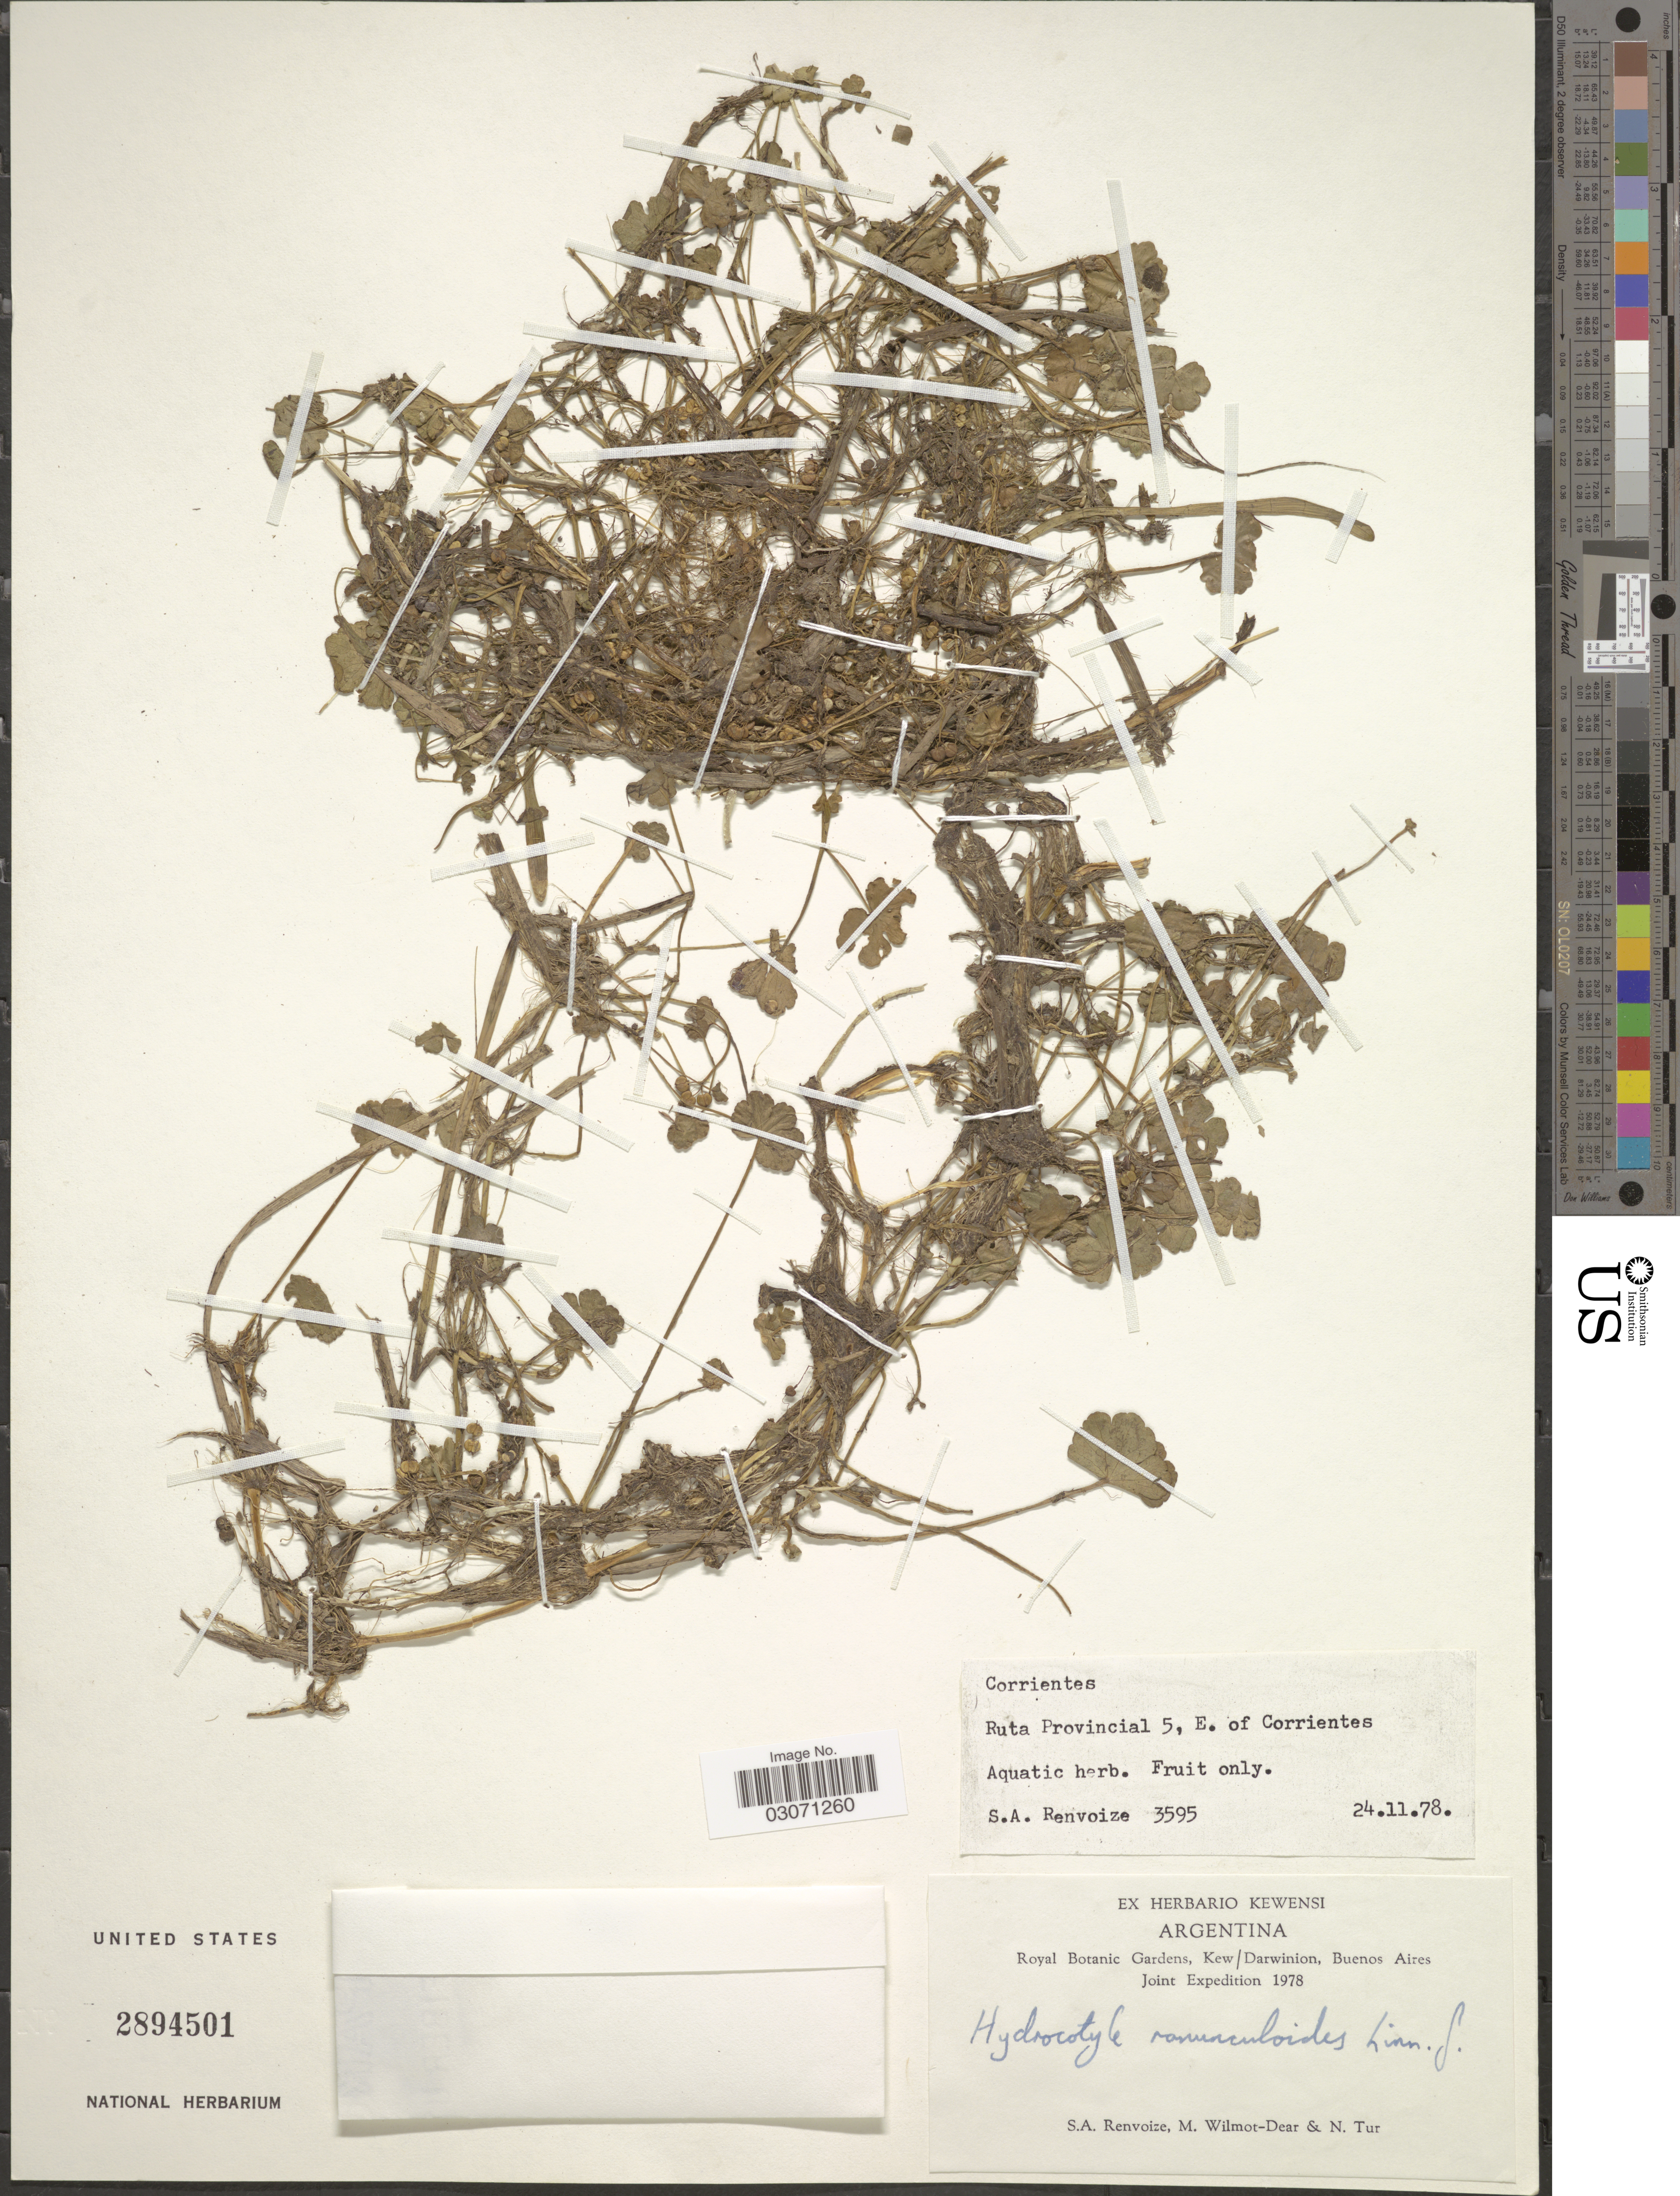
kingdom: Plantae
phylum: Tracheophyta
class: Magnoliopsida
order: Apiales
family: Araliaceae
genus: Hydrocotyle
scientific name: Hydrocotyle ranunculoides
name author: L. f.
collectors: S. A. Renvoize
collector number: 3595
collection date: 1978-11-24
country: Argentina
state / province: Corrientes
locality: Ruta Provincial 5, E. of Corrientes.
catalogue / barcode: US 2894501